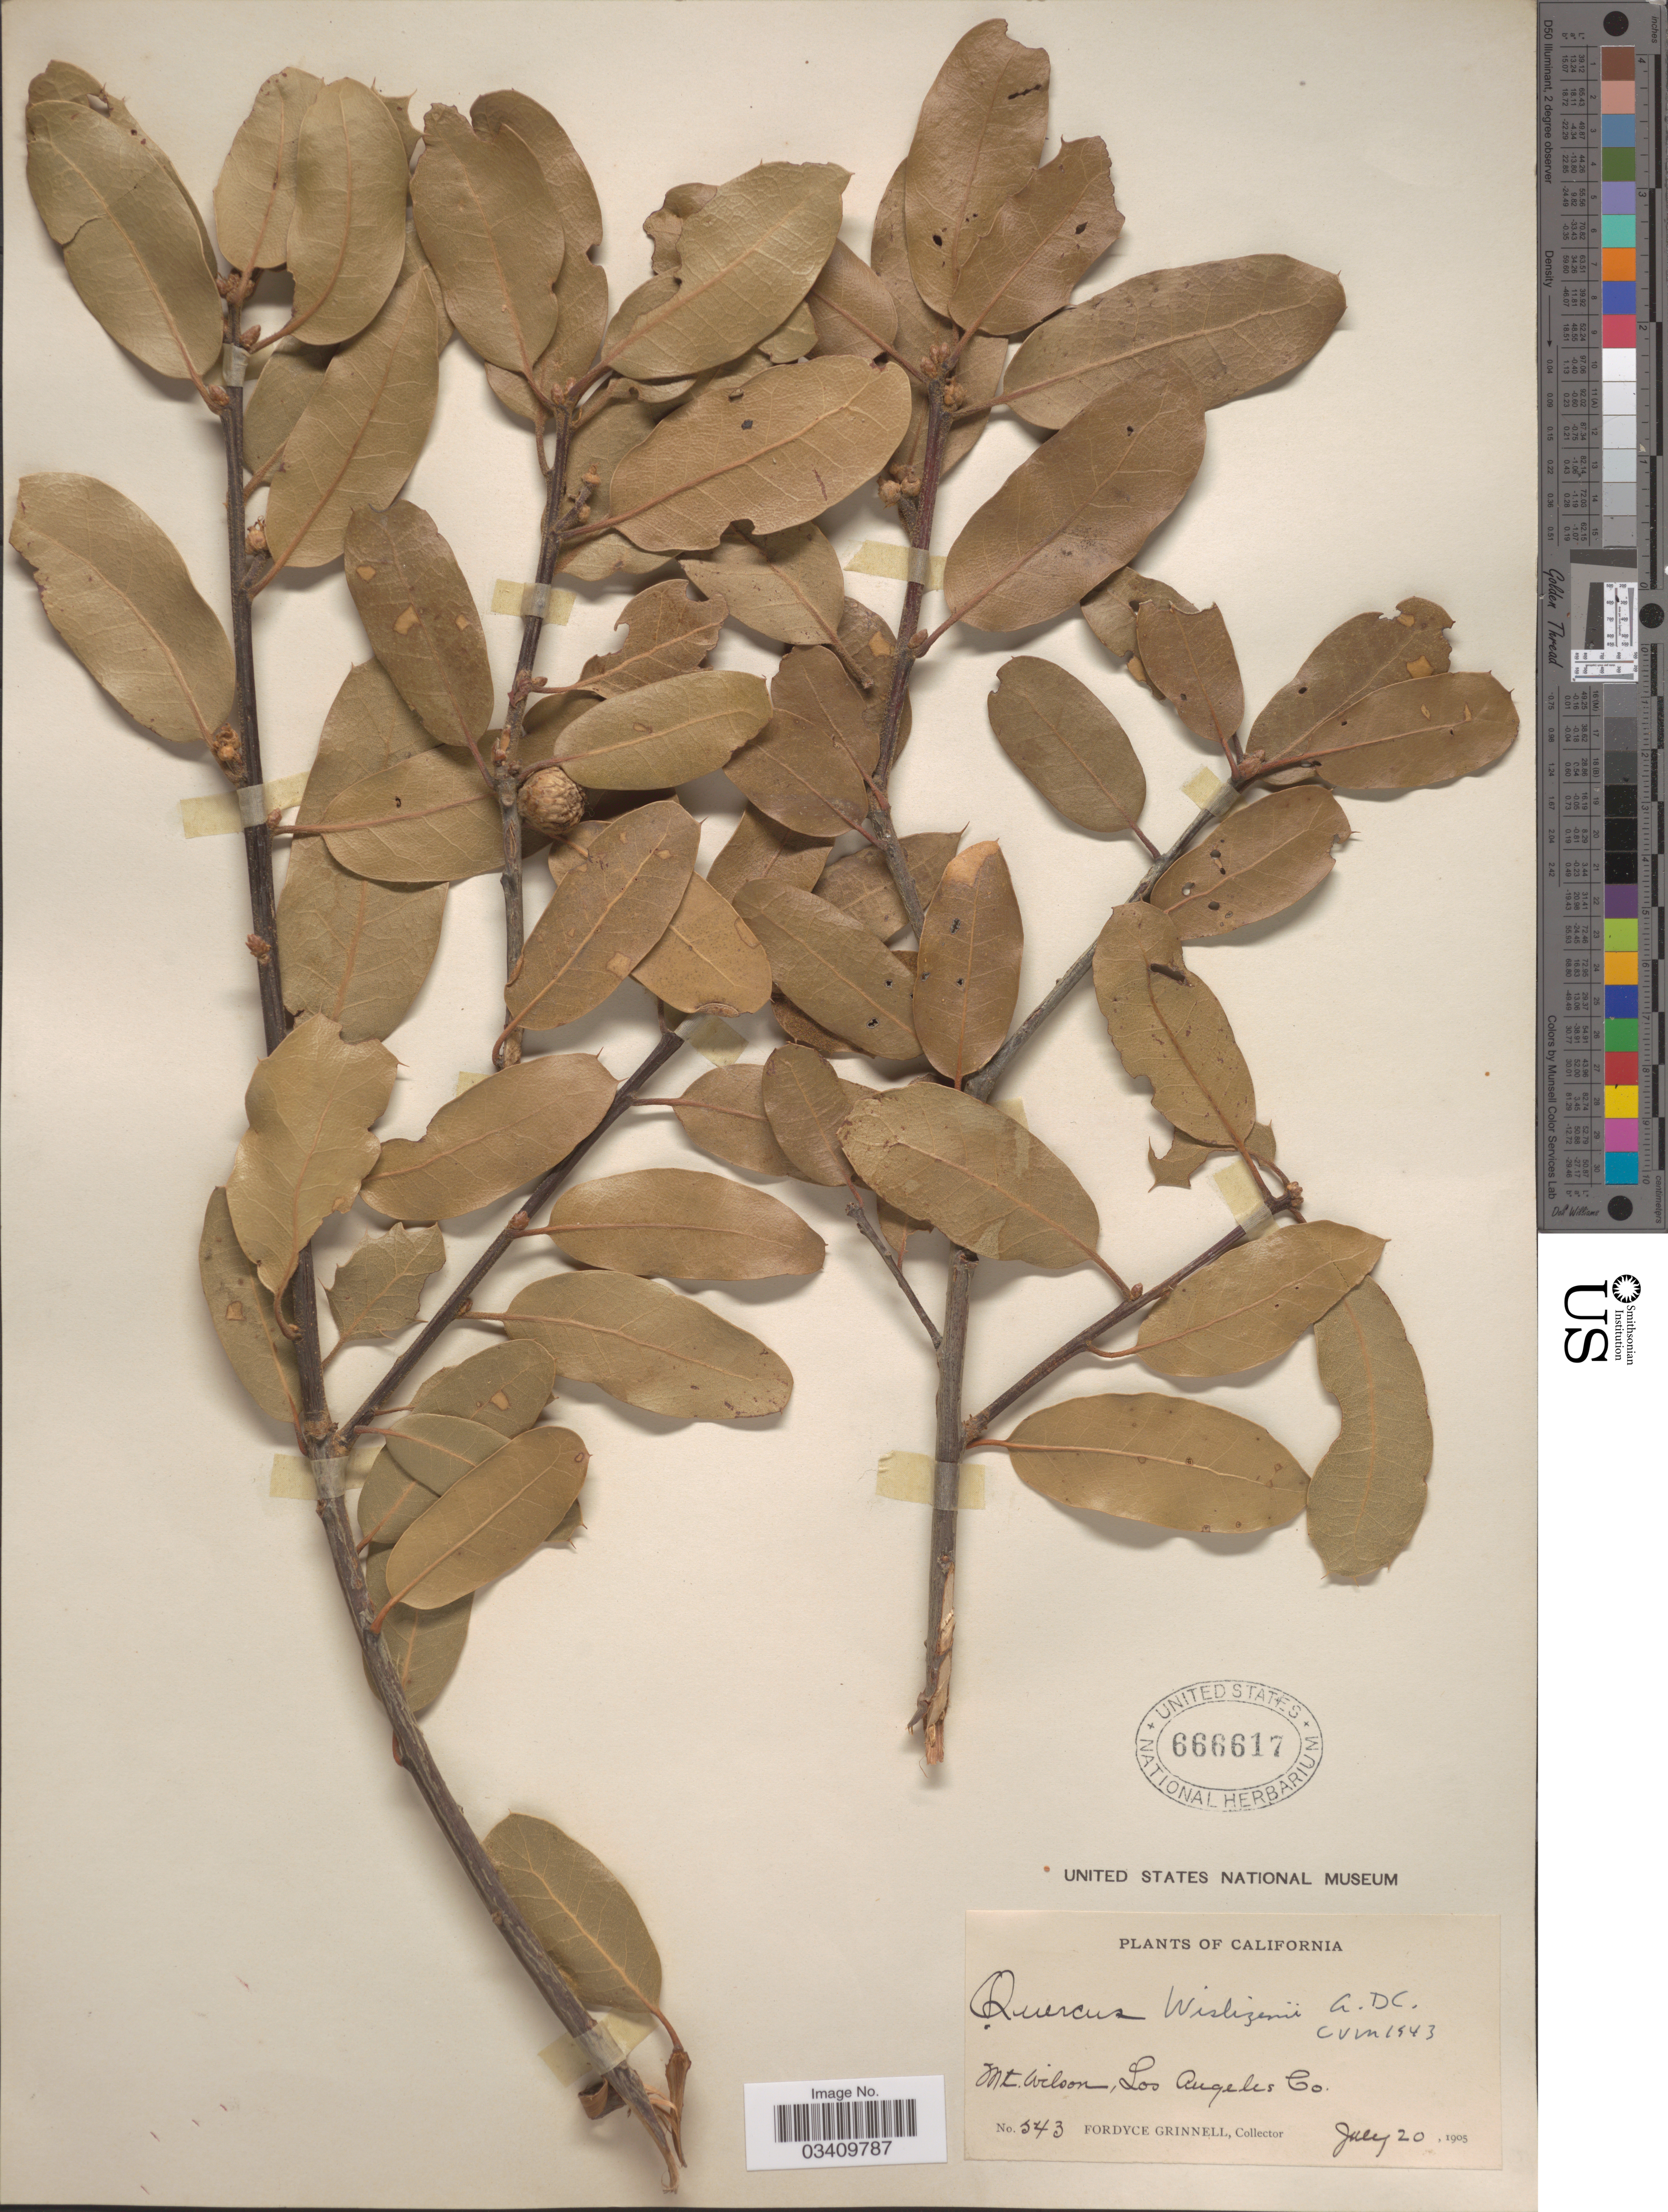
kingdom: Plantae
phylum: Tracheophyta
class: Magnoliopsida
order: Fagales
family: Fagaceae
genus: Quercus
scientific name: Quercus wislizeni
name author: A. DC.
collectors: F. Grinnell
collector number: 543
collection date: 1905-07-20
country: United States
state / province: California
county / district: Los Angeles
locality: Mt. Wilson, Los Angeles Co.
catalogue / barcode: US 666617